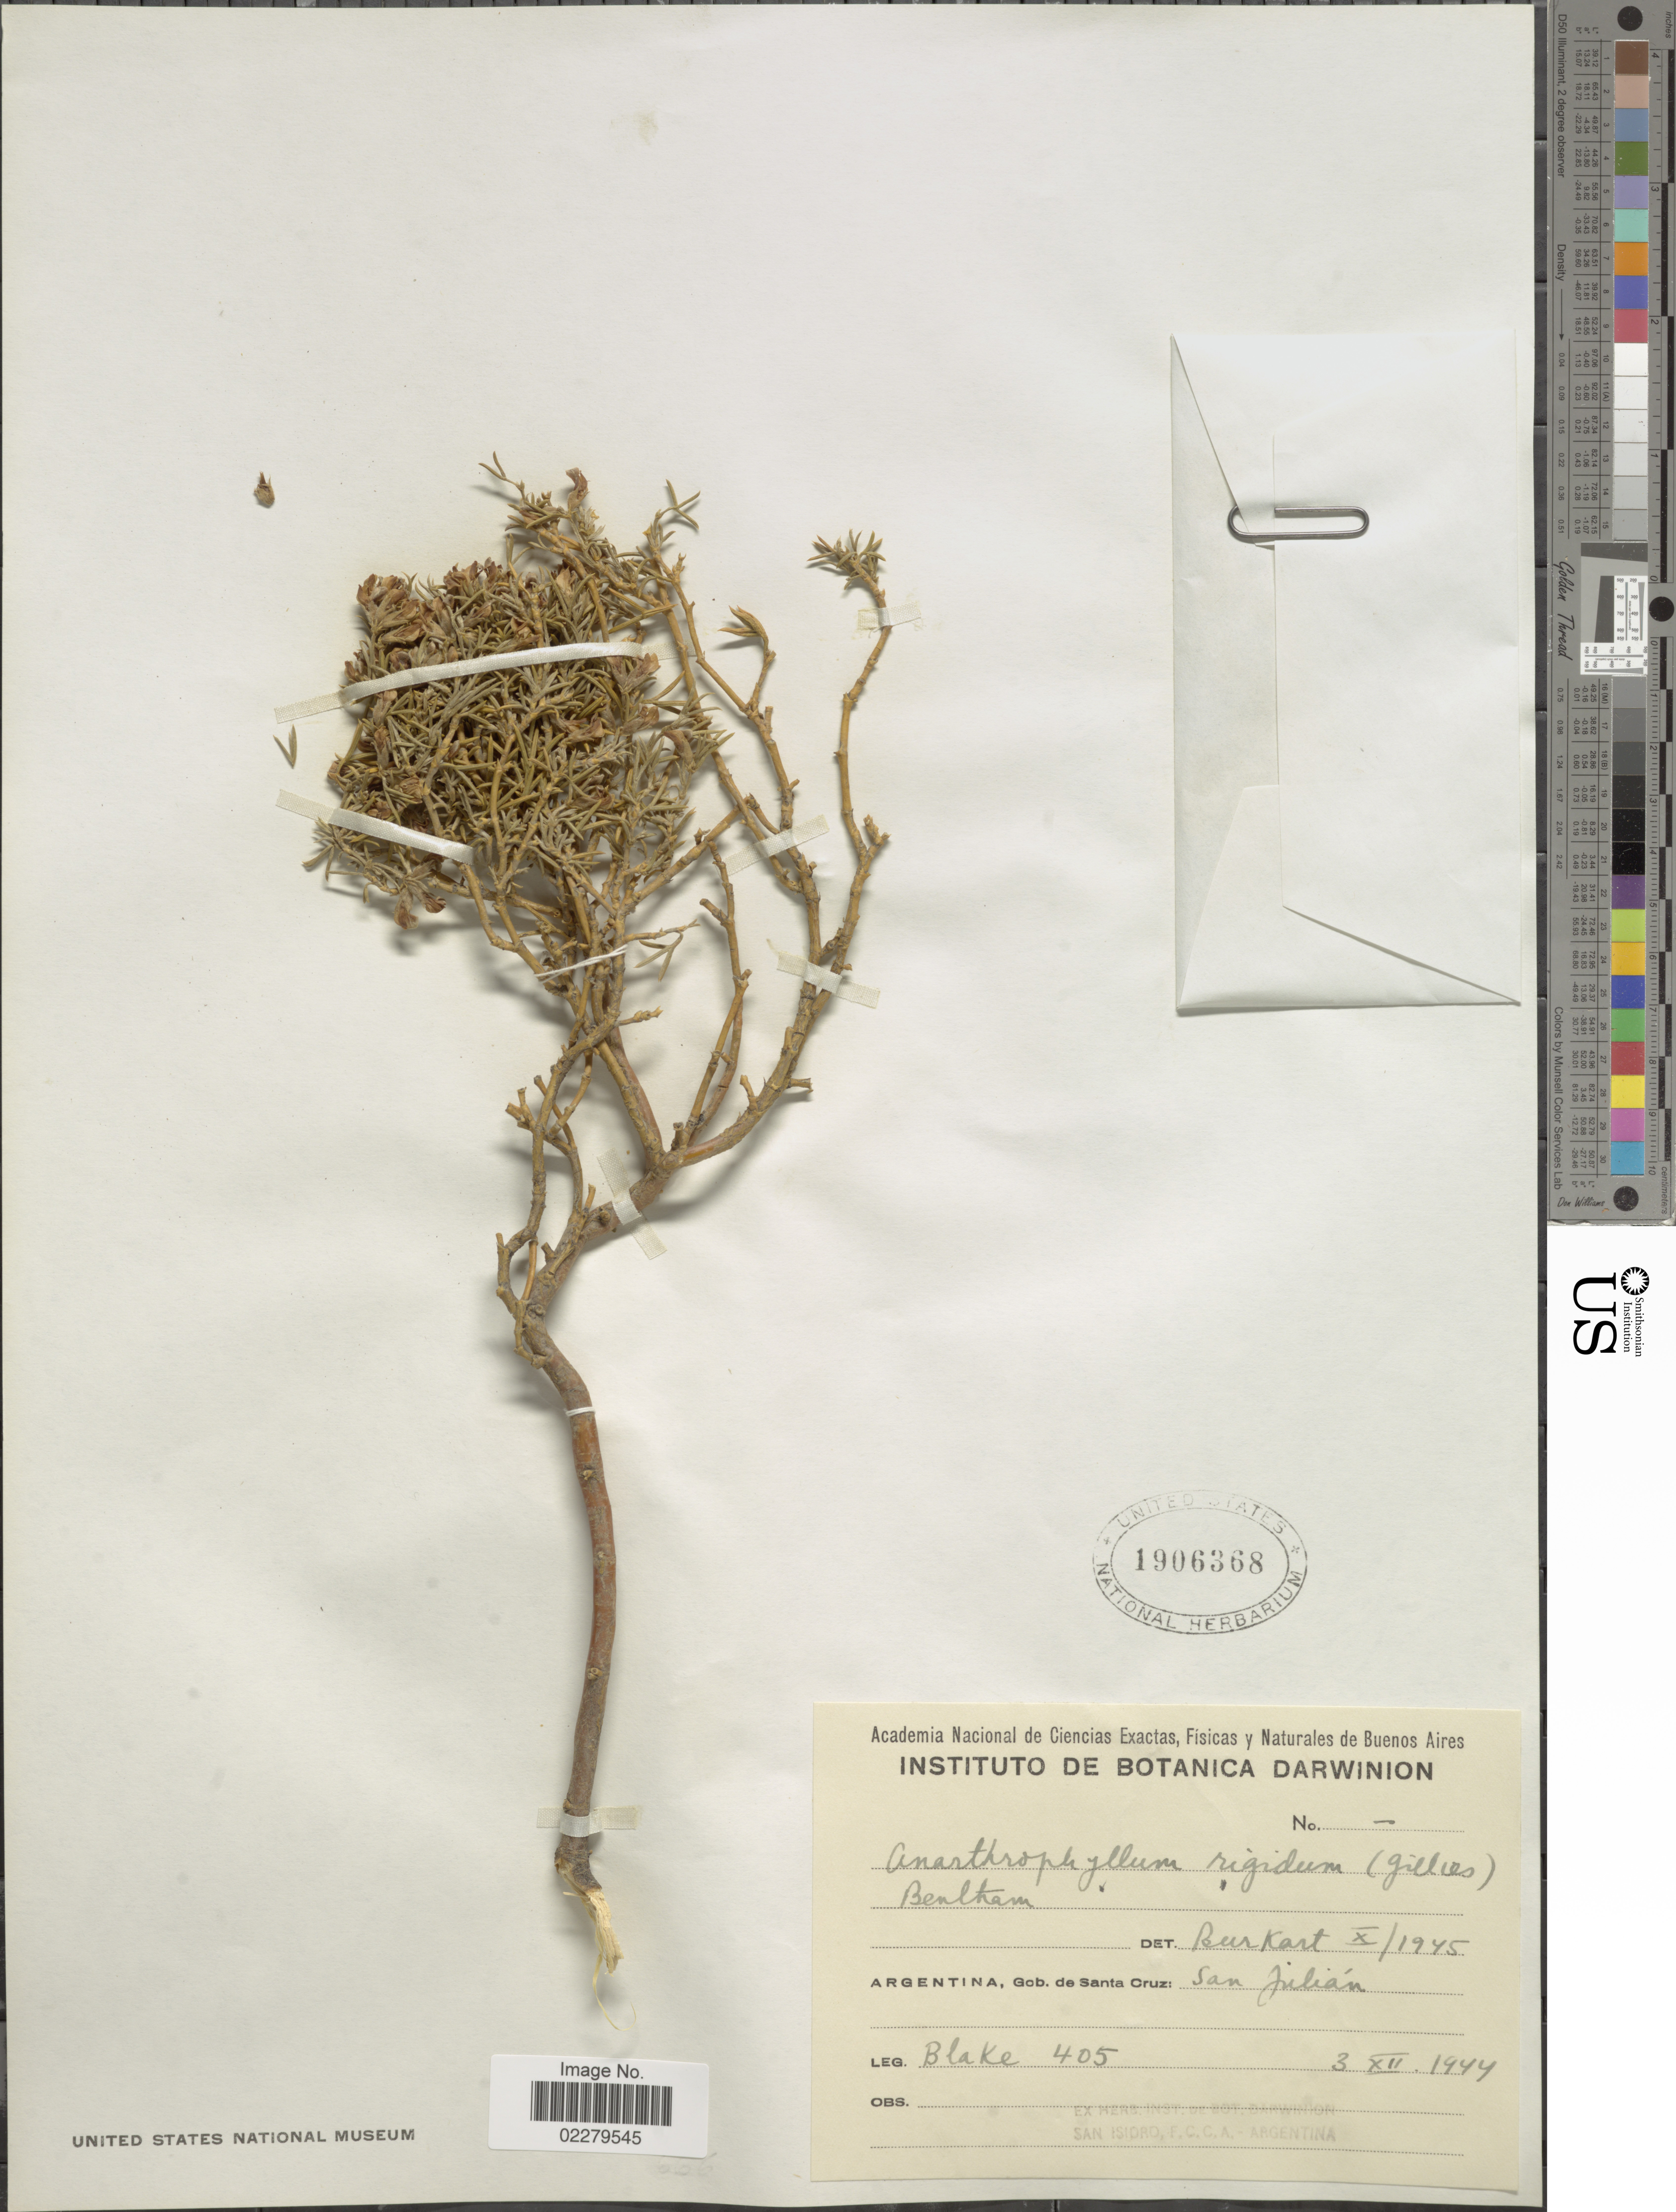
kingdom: Plantae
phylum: Tracheophyta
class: Magnoliopsida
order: Fabales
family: Fabaceae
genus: Anarthrophyllum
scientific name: Anarthrophyllum rigidum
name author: (Hook. & Arn.) Hieron.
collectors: -- Blake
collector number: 405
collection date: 1944-12-03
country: Argentina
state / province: Santa Cruz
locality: Gob. de Santa Cruz: San julian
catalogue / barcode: US 1906368